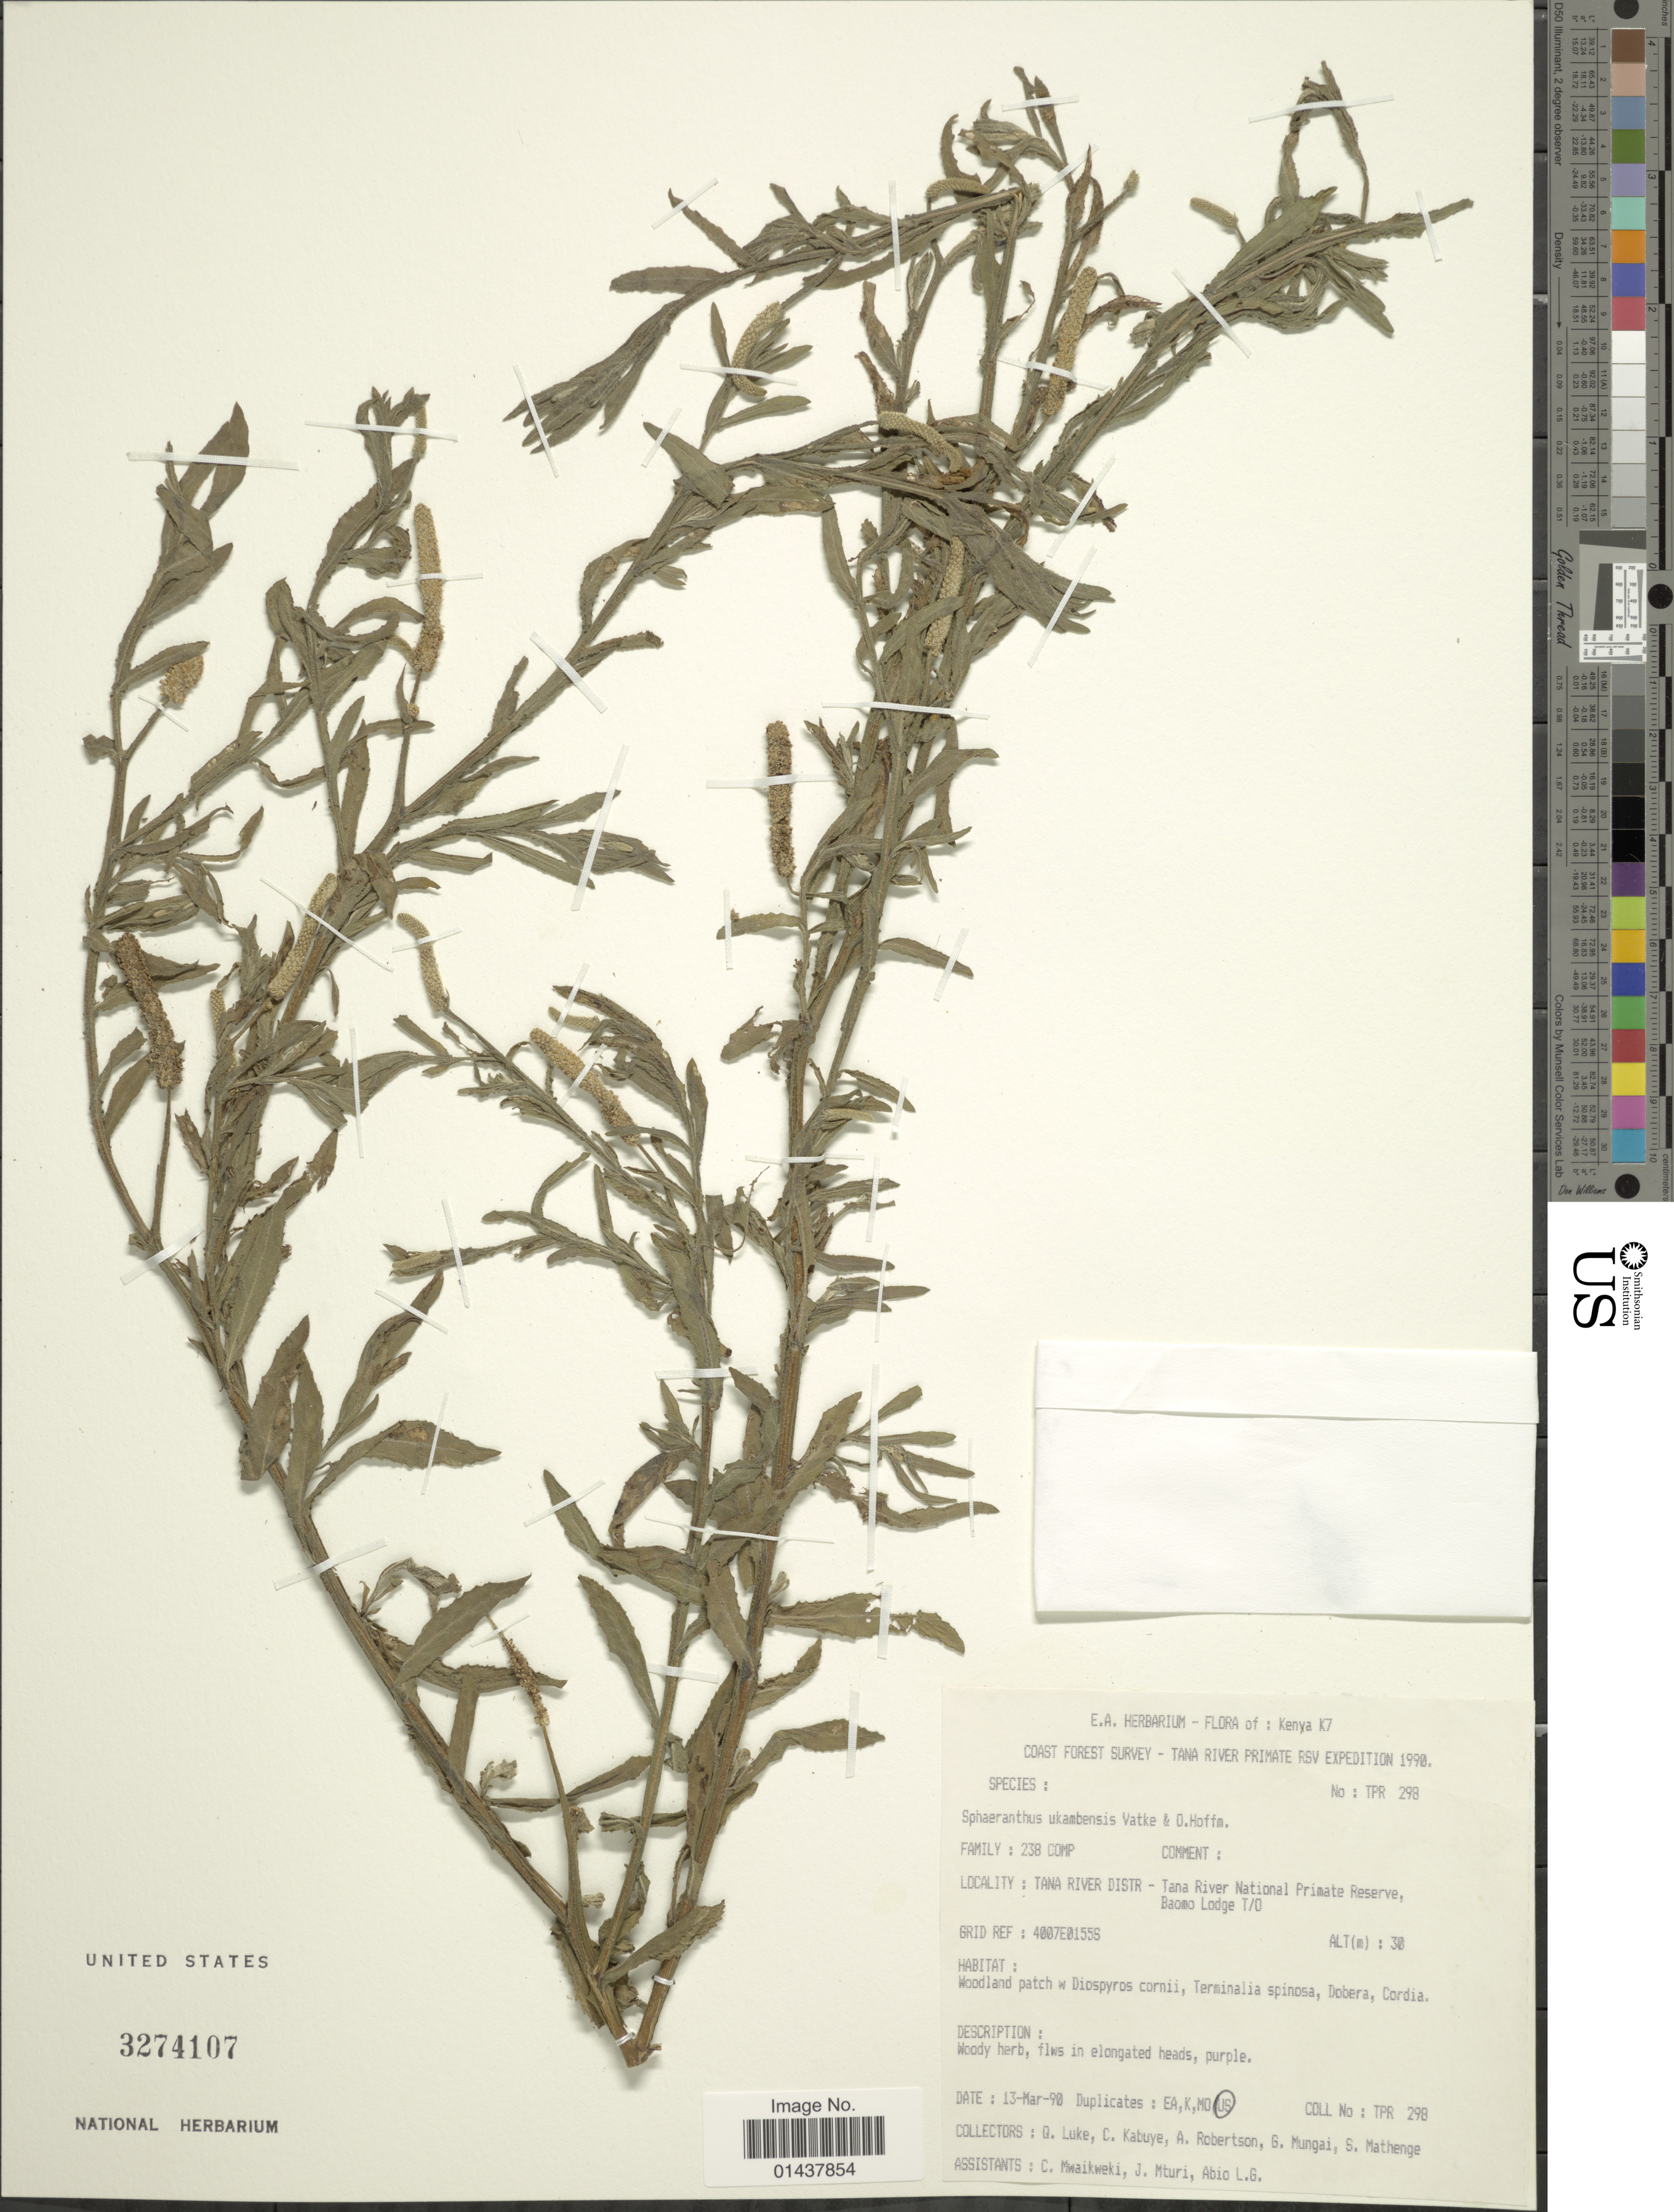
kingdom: Plantae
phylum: Tracheophyta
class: Magnoliopsida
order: Asterales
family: Asteraceae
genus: Sphaeranthus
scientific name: Sphaeranthus ukambensis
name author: Vatke & O. Hoffm.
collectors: Q. Luke, C. Kabuye, A. Robertson, G. Mungai & S. Mathenge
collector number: TPR298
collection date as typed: Transcribed d/m/y: 13/3/90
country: Kenya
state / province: Tana River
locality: Tana River National Primate Reserve, Baomo Lodge T/O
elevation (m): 30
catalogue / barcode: US 3274107